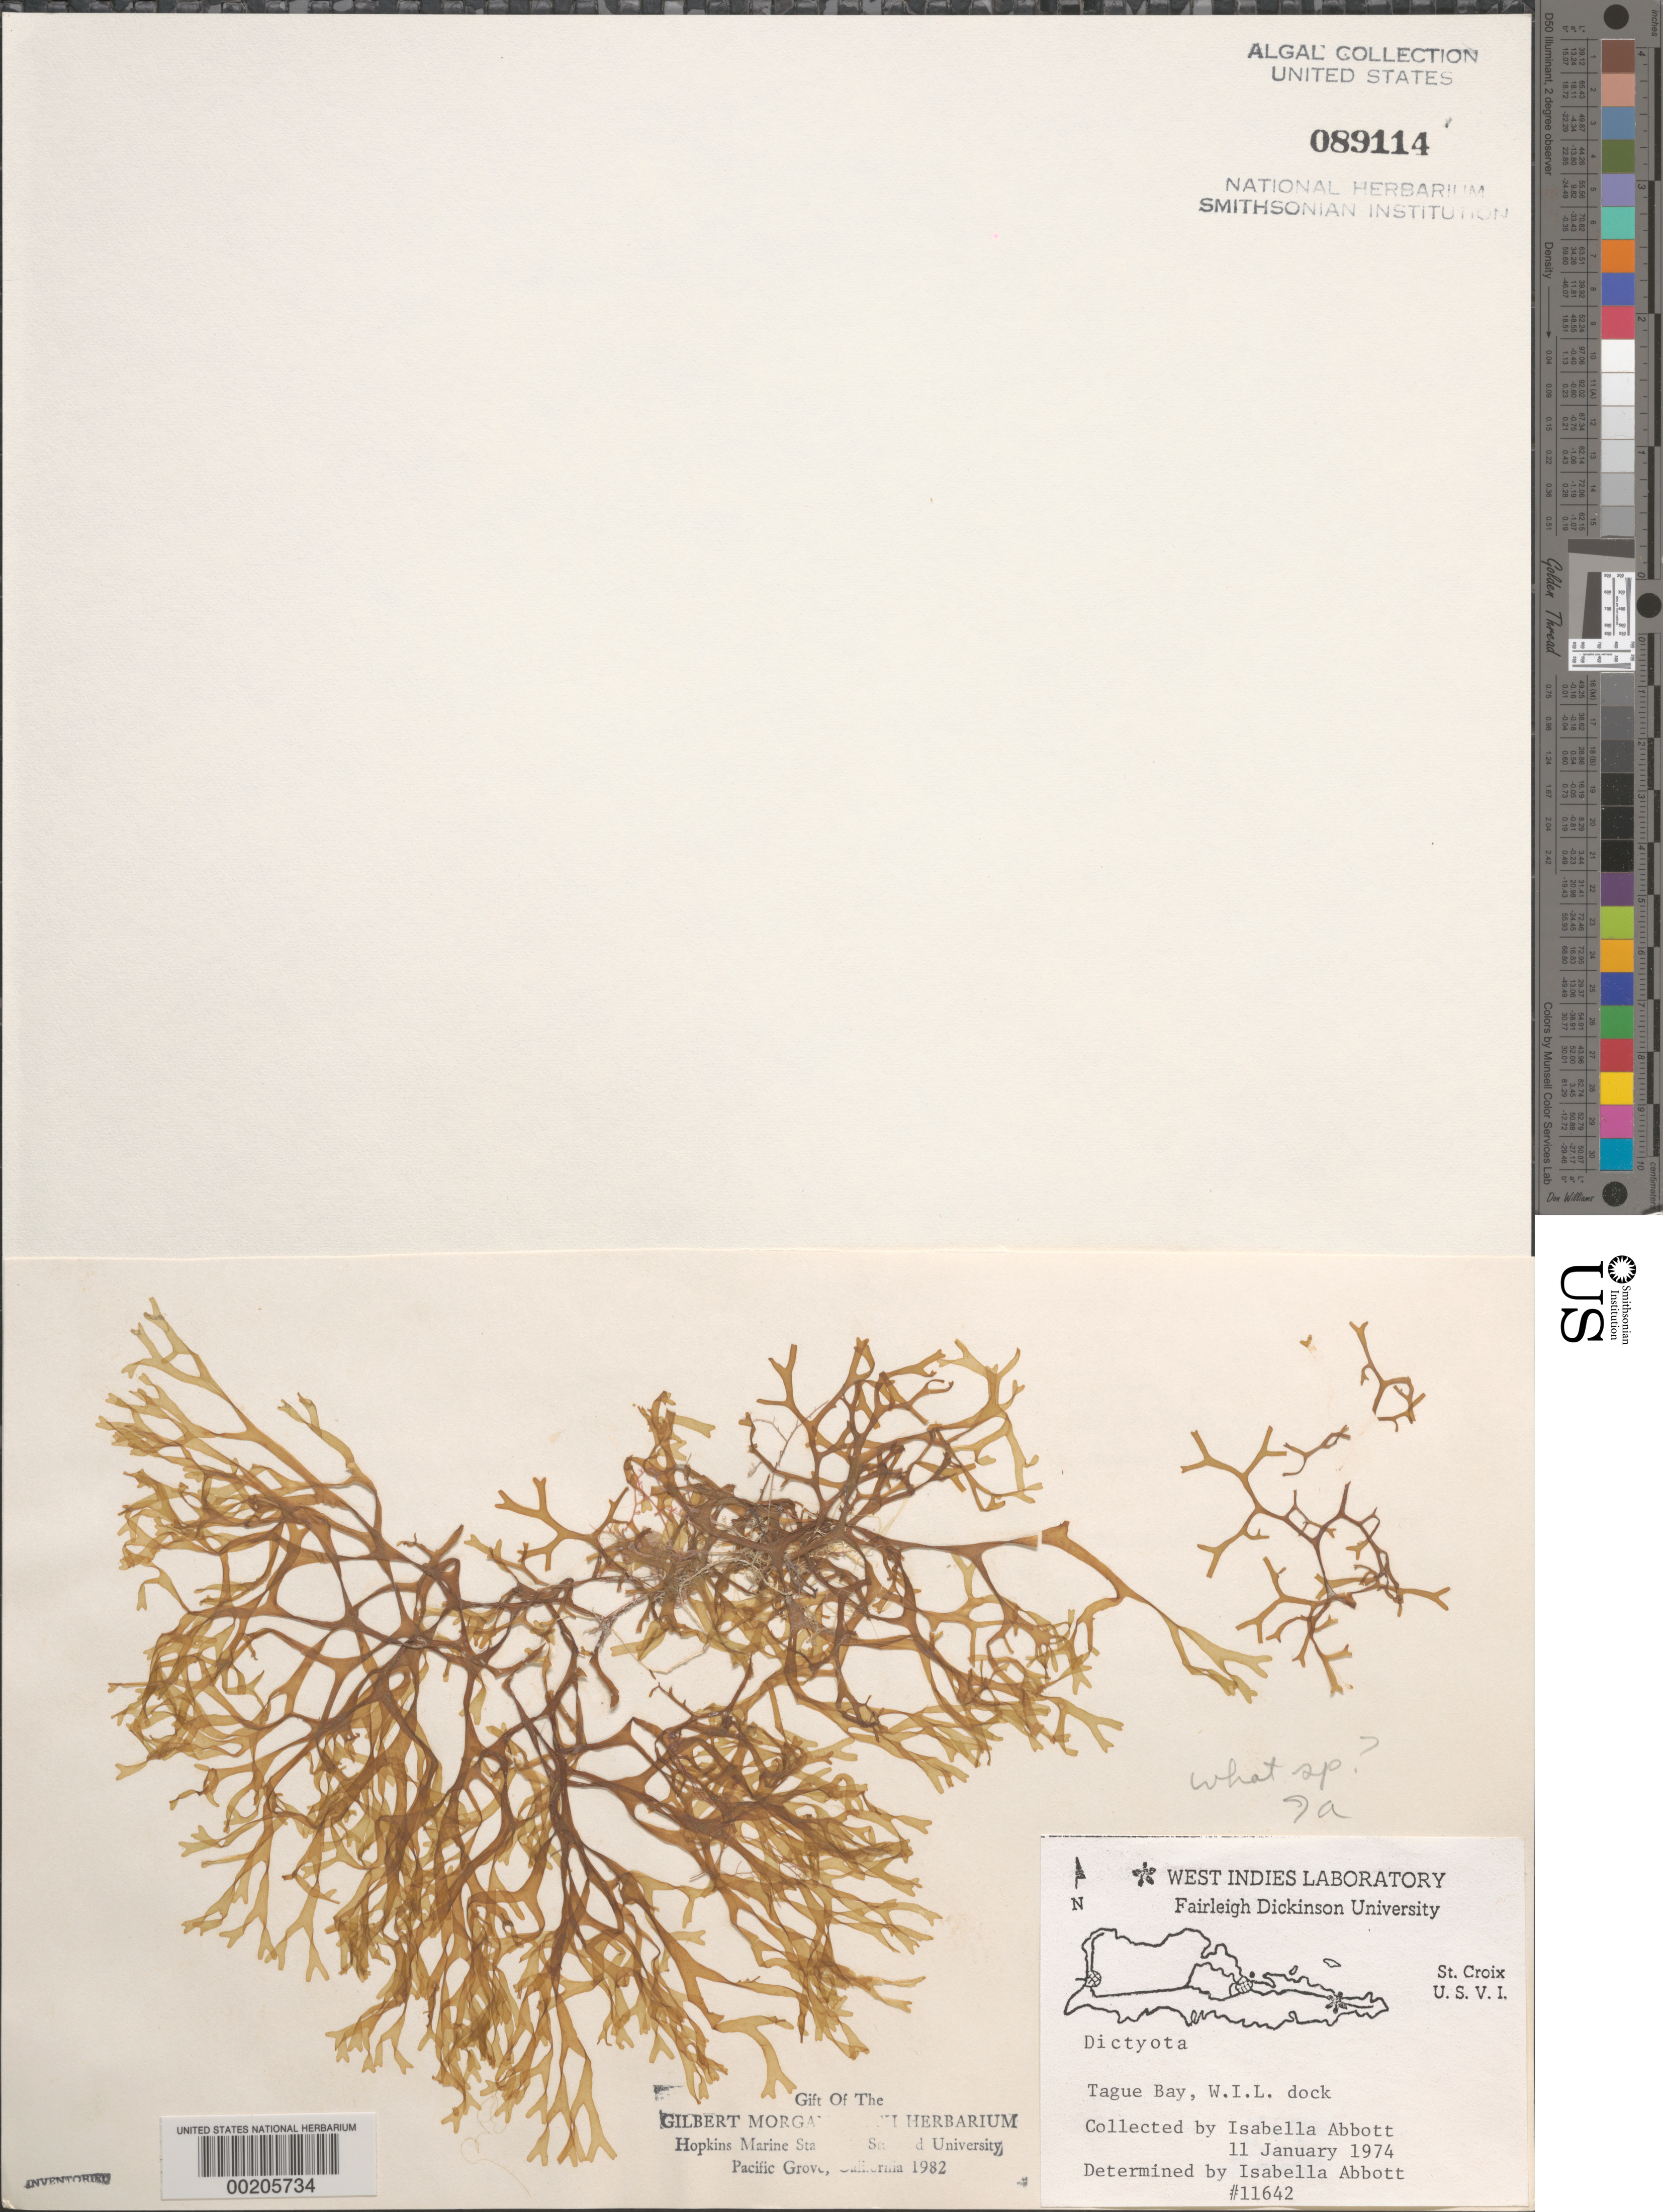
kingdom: Chromista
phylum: Ochrophyta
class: Phaeophyceae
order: Dictyotales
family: Dictyotaceae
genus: Dictyota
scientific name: Dictyota sp.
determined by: Abbott, Isabella A.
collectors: I. A. Abbott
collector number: IAA 11642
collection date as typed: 11 Jan 1974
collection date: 1974-01-11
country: U.S. Virgin Islands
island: St. Croix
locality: Tague Bay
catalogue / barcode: US 89114